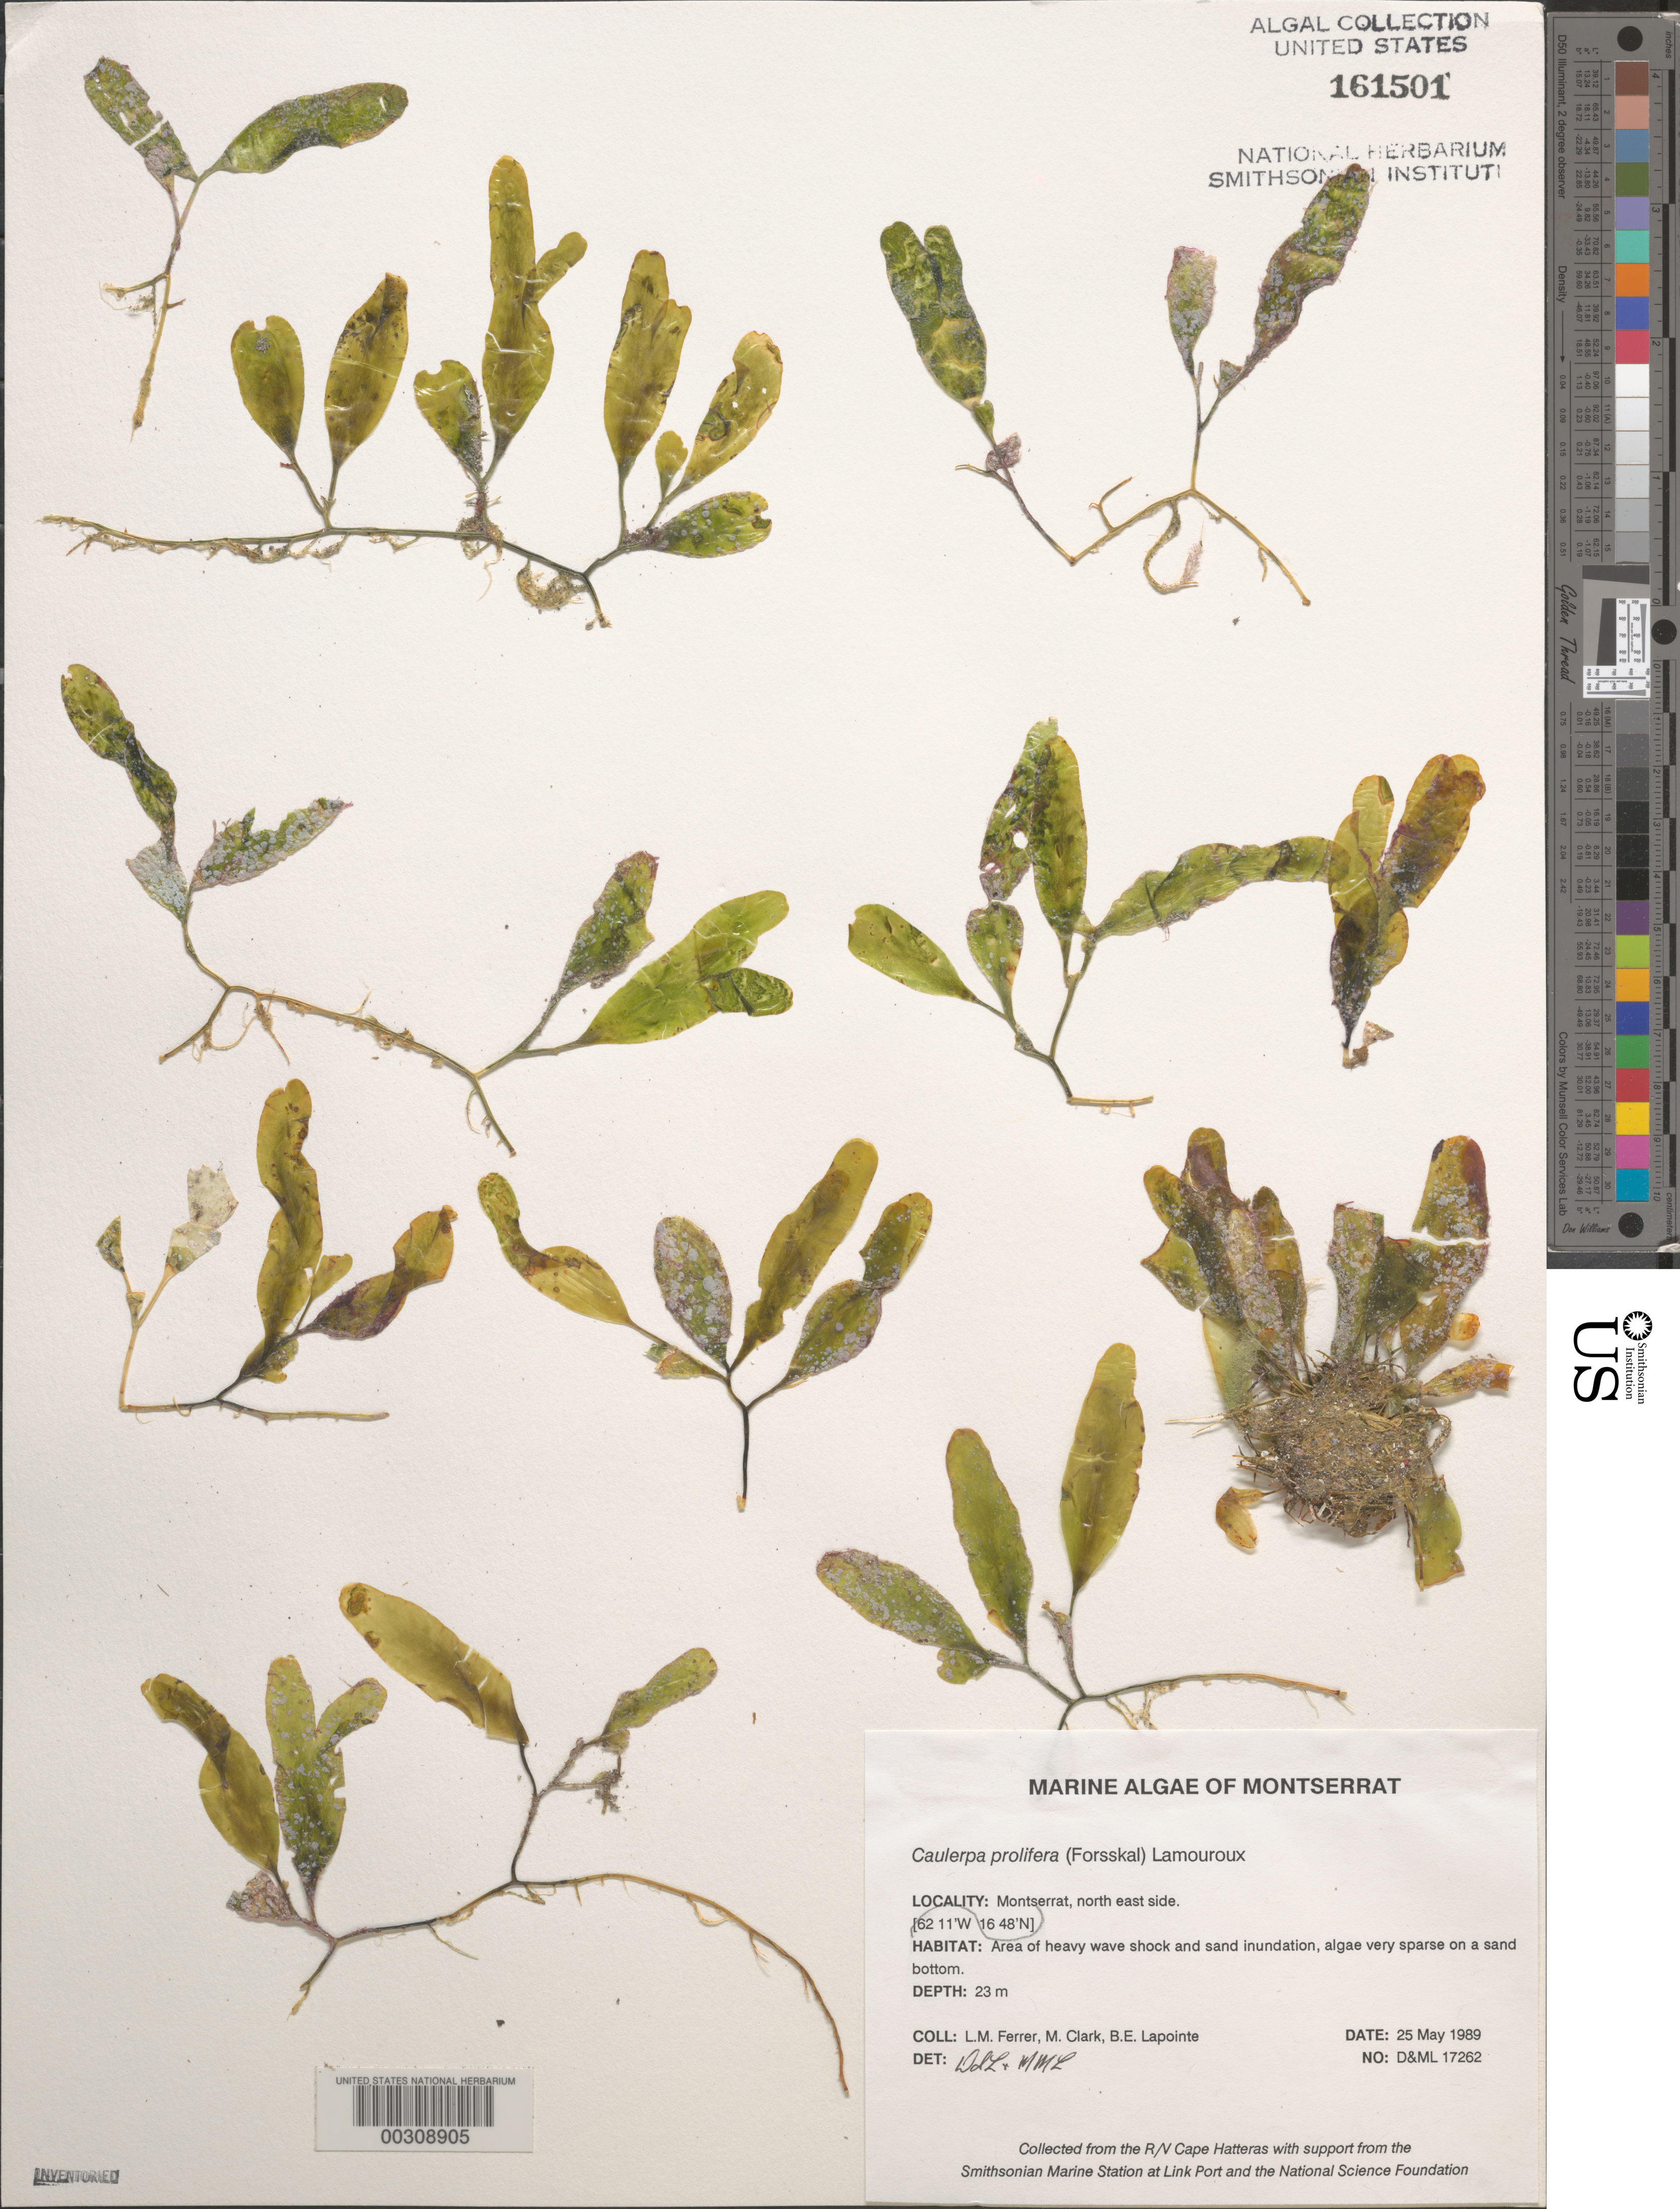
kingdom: Plantae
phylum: Chlorophyta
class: Ulvophyceae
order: Bryopsidales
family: Caulerpaceae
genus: Caulerpa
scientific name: Caulerpa prolifera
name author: (Forssk.) J.V.Lamouroux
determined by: Littler, D. S.; Littler, M. M.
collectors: L. Ferrer, M. Clark & B. Lapointe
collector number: D&ML 17262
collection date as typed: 25 May 1989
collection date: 1989-05-25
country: Montserrat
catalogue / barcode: US 161501